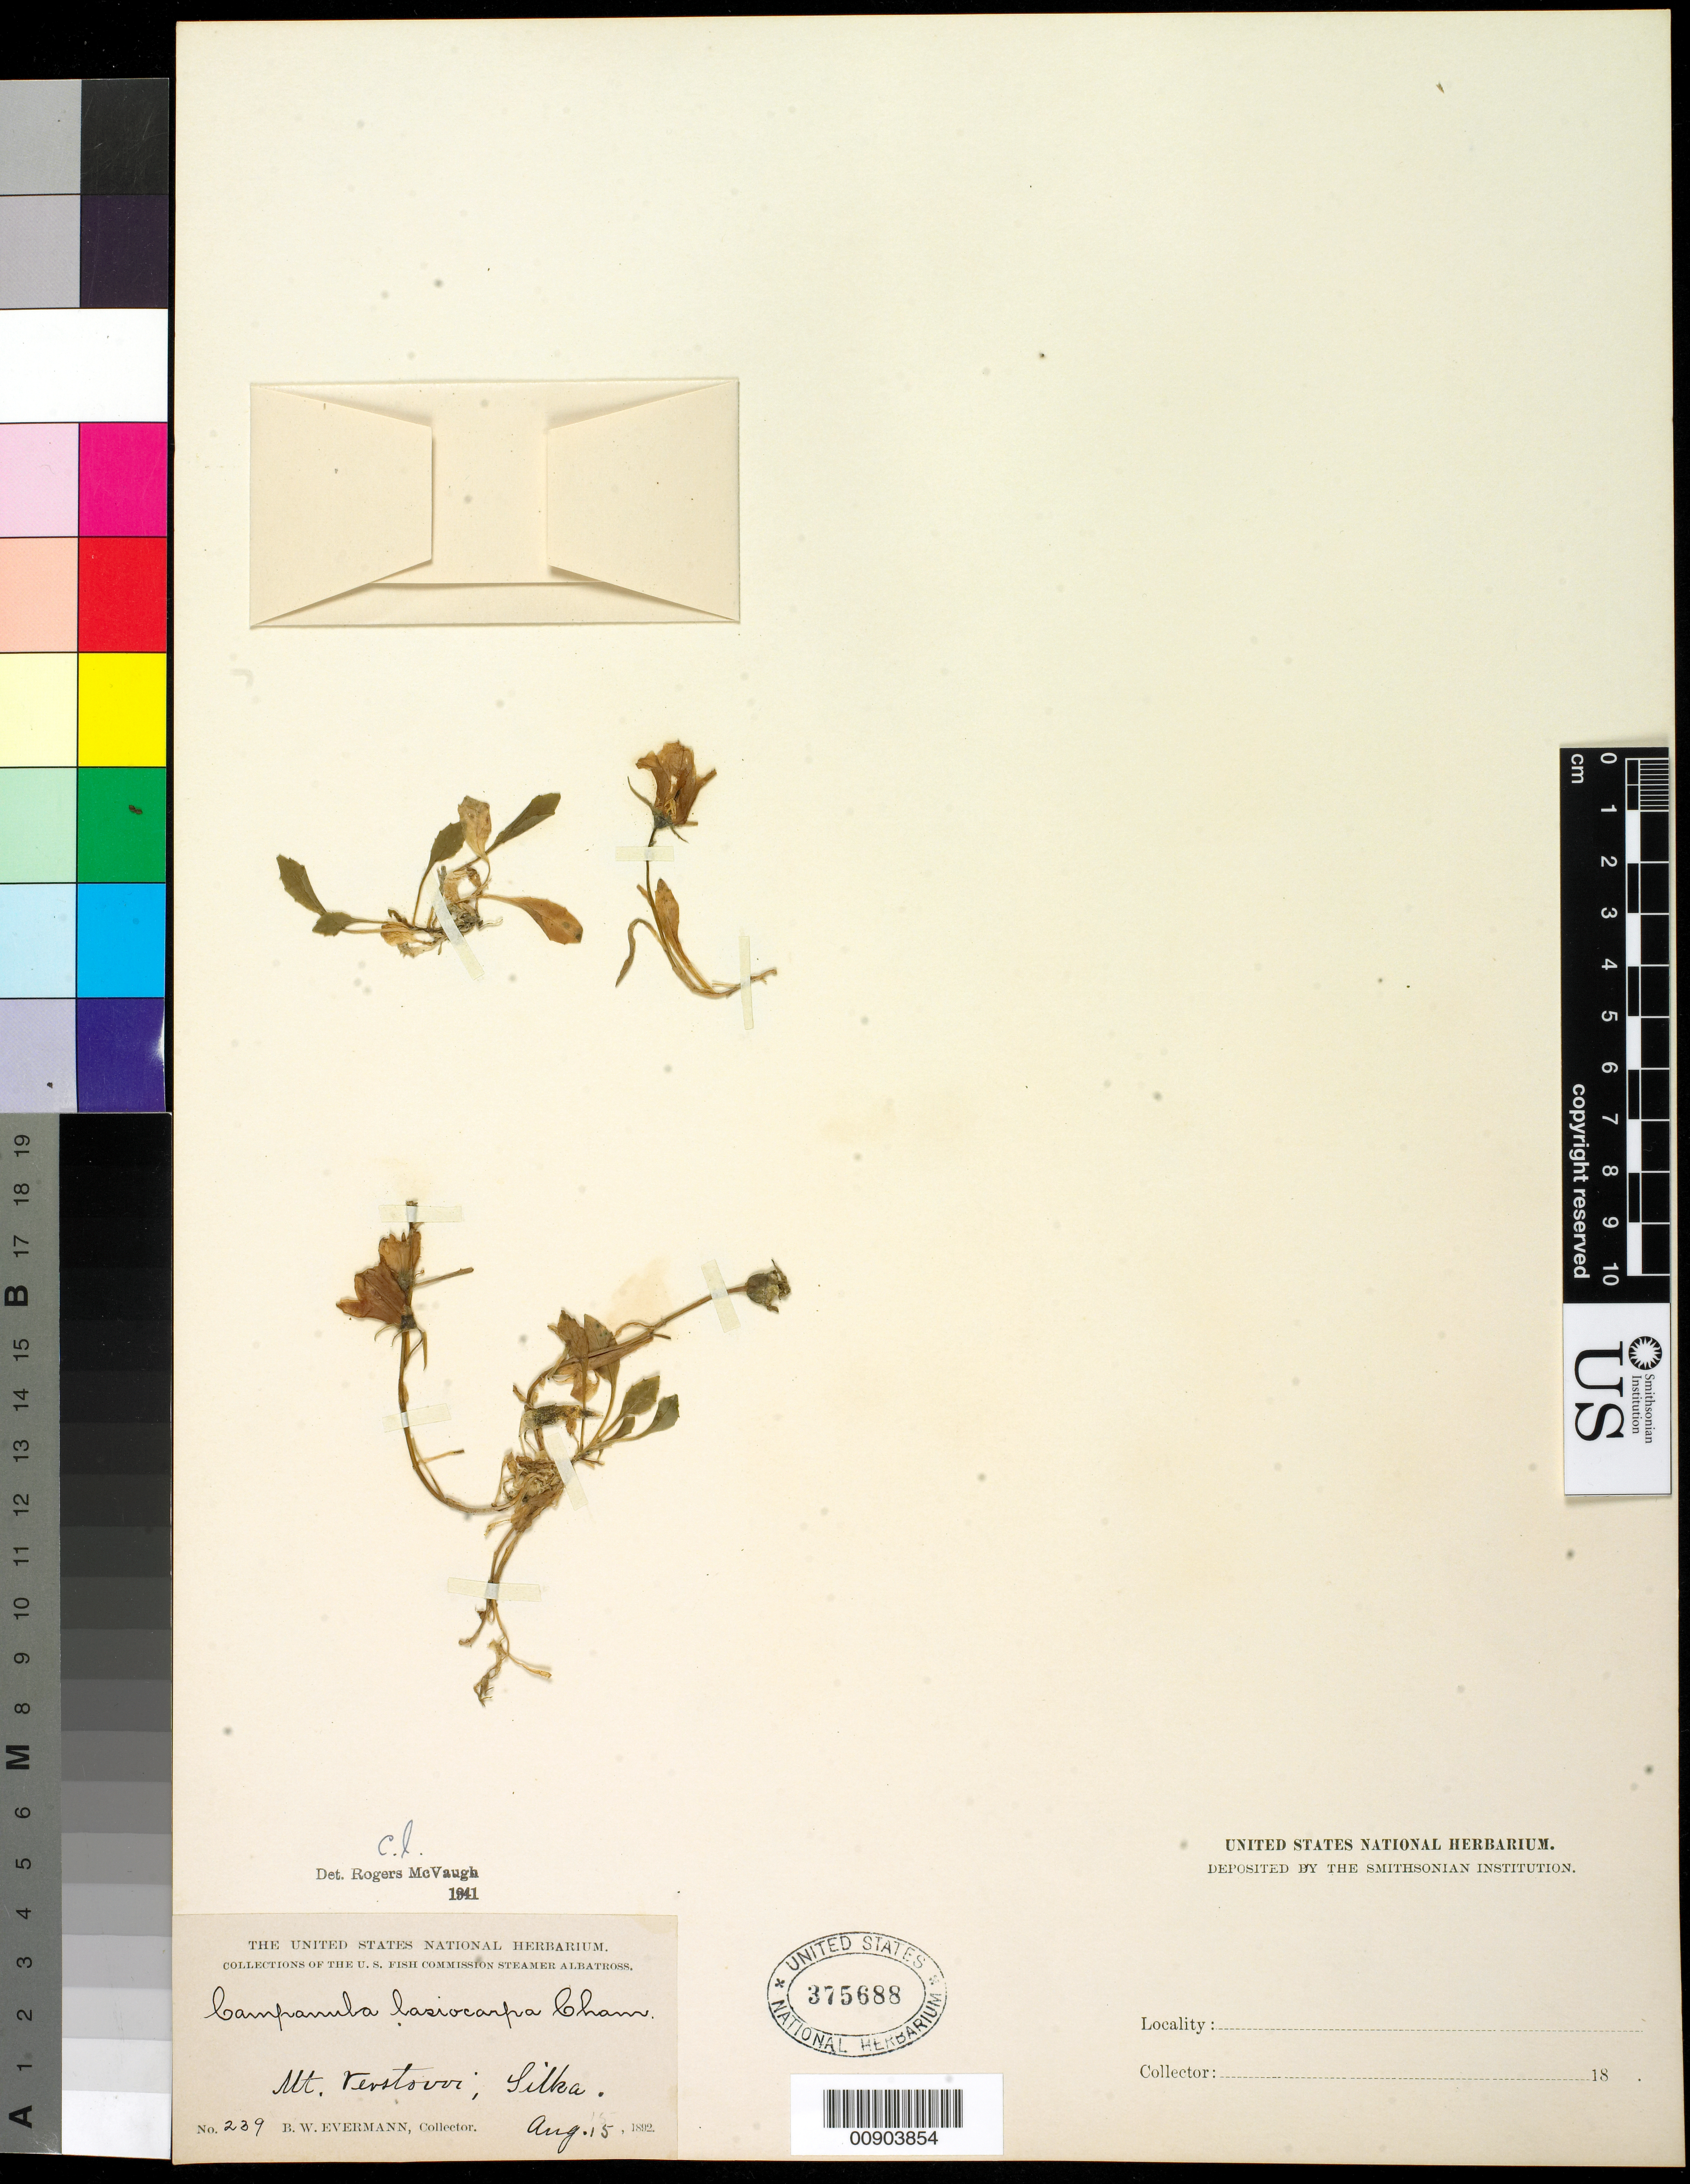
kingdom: Plantae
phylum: Tracheophyta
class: Magnoliopsida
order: Asterales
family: Campanulaceae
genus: Campanula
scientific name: Campanula lasiocarpa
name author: Cham.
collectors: B. W. Evermann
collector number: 239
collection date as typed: Aug. 15, 1892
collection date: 1892-08-15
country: United States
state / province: Alaska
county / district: Sitka Division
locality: Mt. Verstovoi, Sitka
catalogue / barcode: US 375688